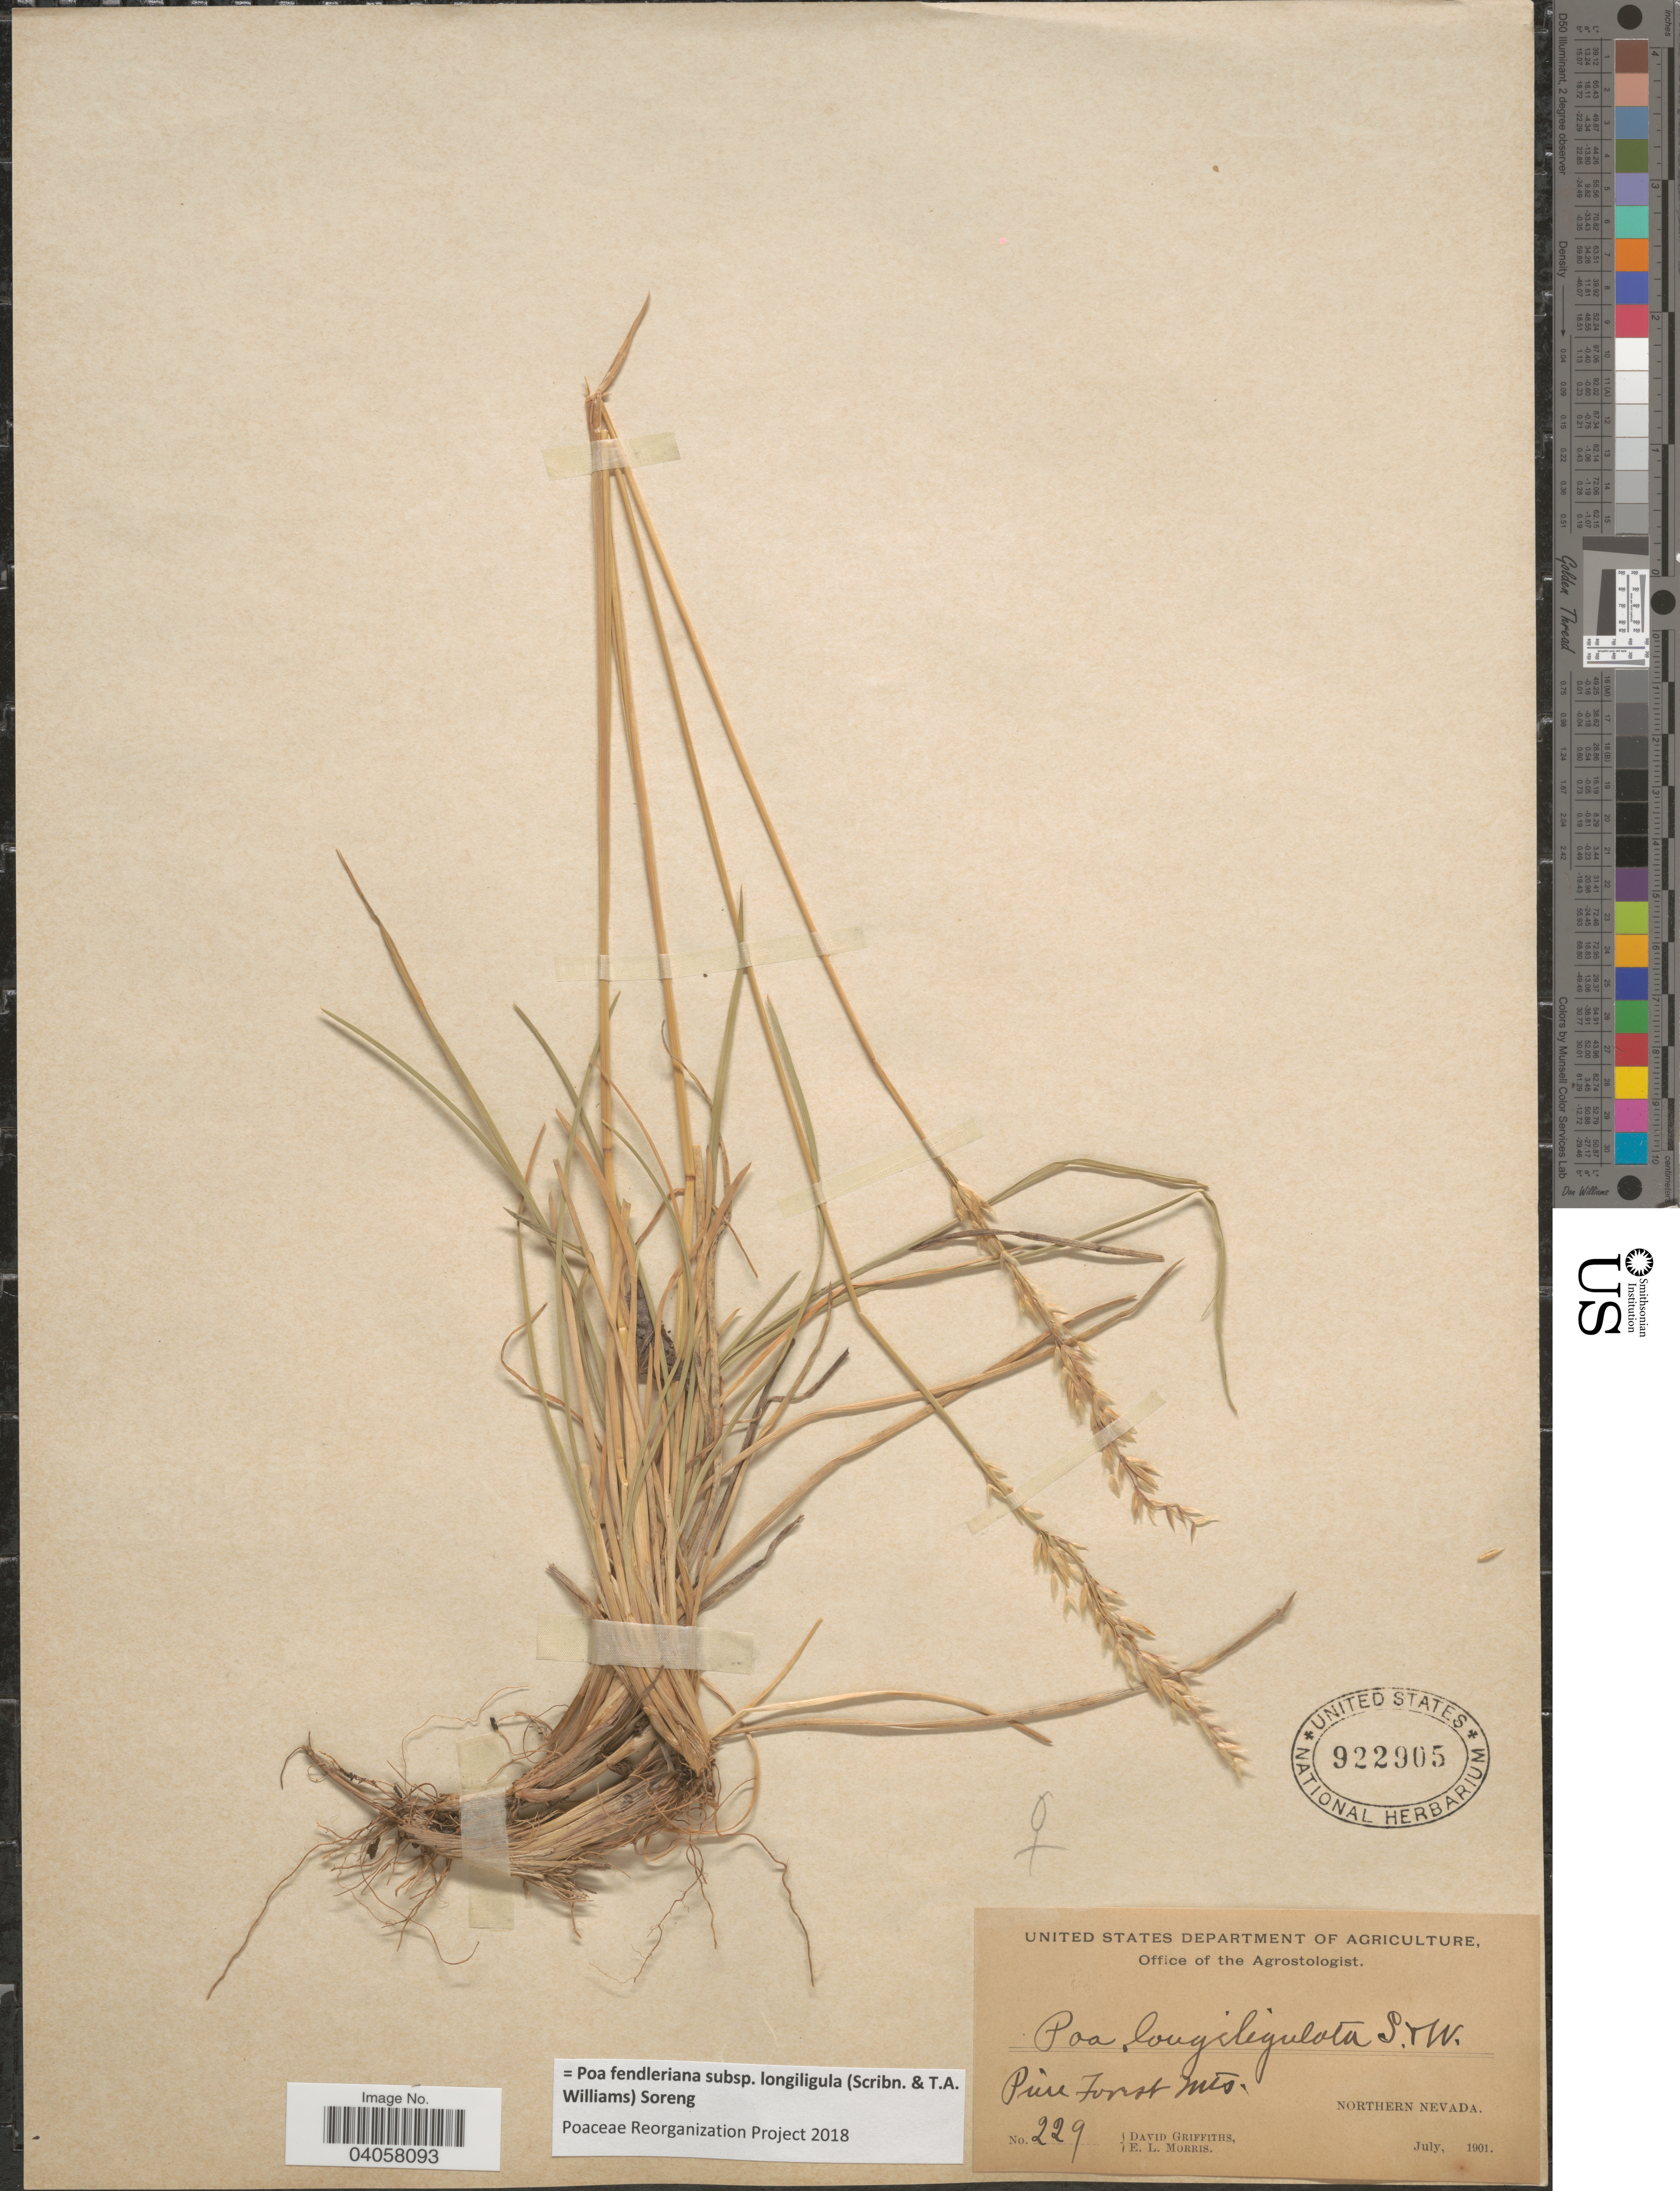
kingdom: Plantae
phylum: Tracheophyta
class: Liliopsida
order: Poales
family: Poaceae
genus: Poa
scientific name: Poa fendleriana subsp. longiligula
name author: (Scribn. & T.A. Williams) Soreng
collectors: D. Griffiths & E. Morris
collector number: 229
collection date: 1901-07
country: United States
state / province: Nevada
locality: Pine Forest Mts. Northern Nevada.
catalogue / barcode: US 922905